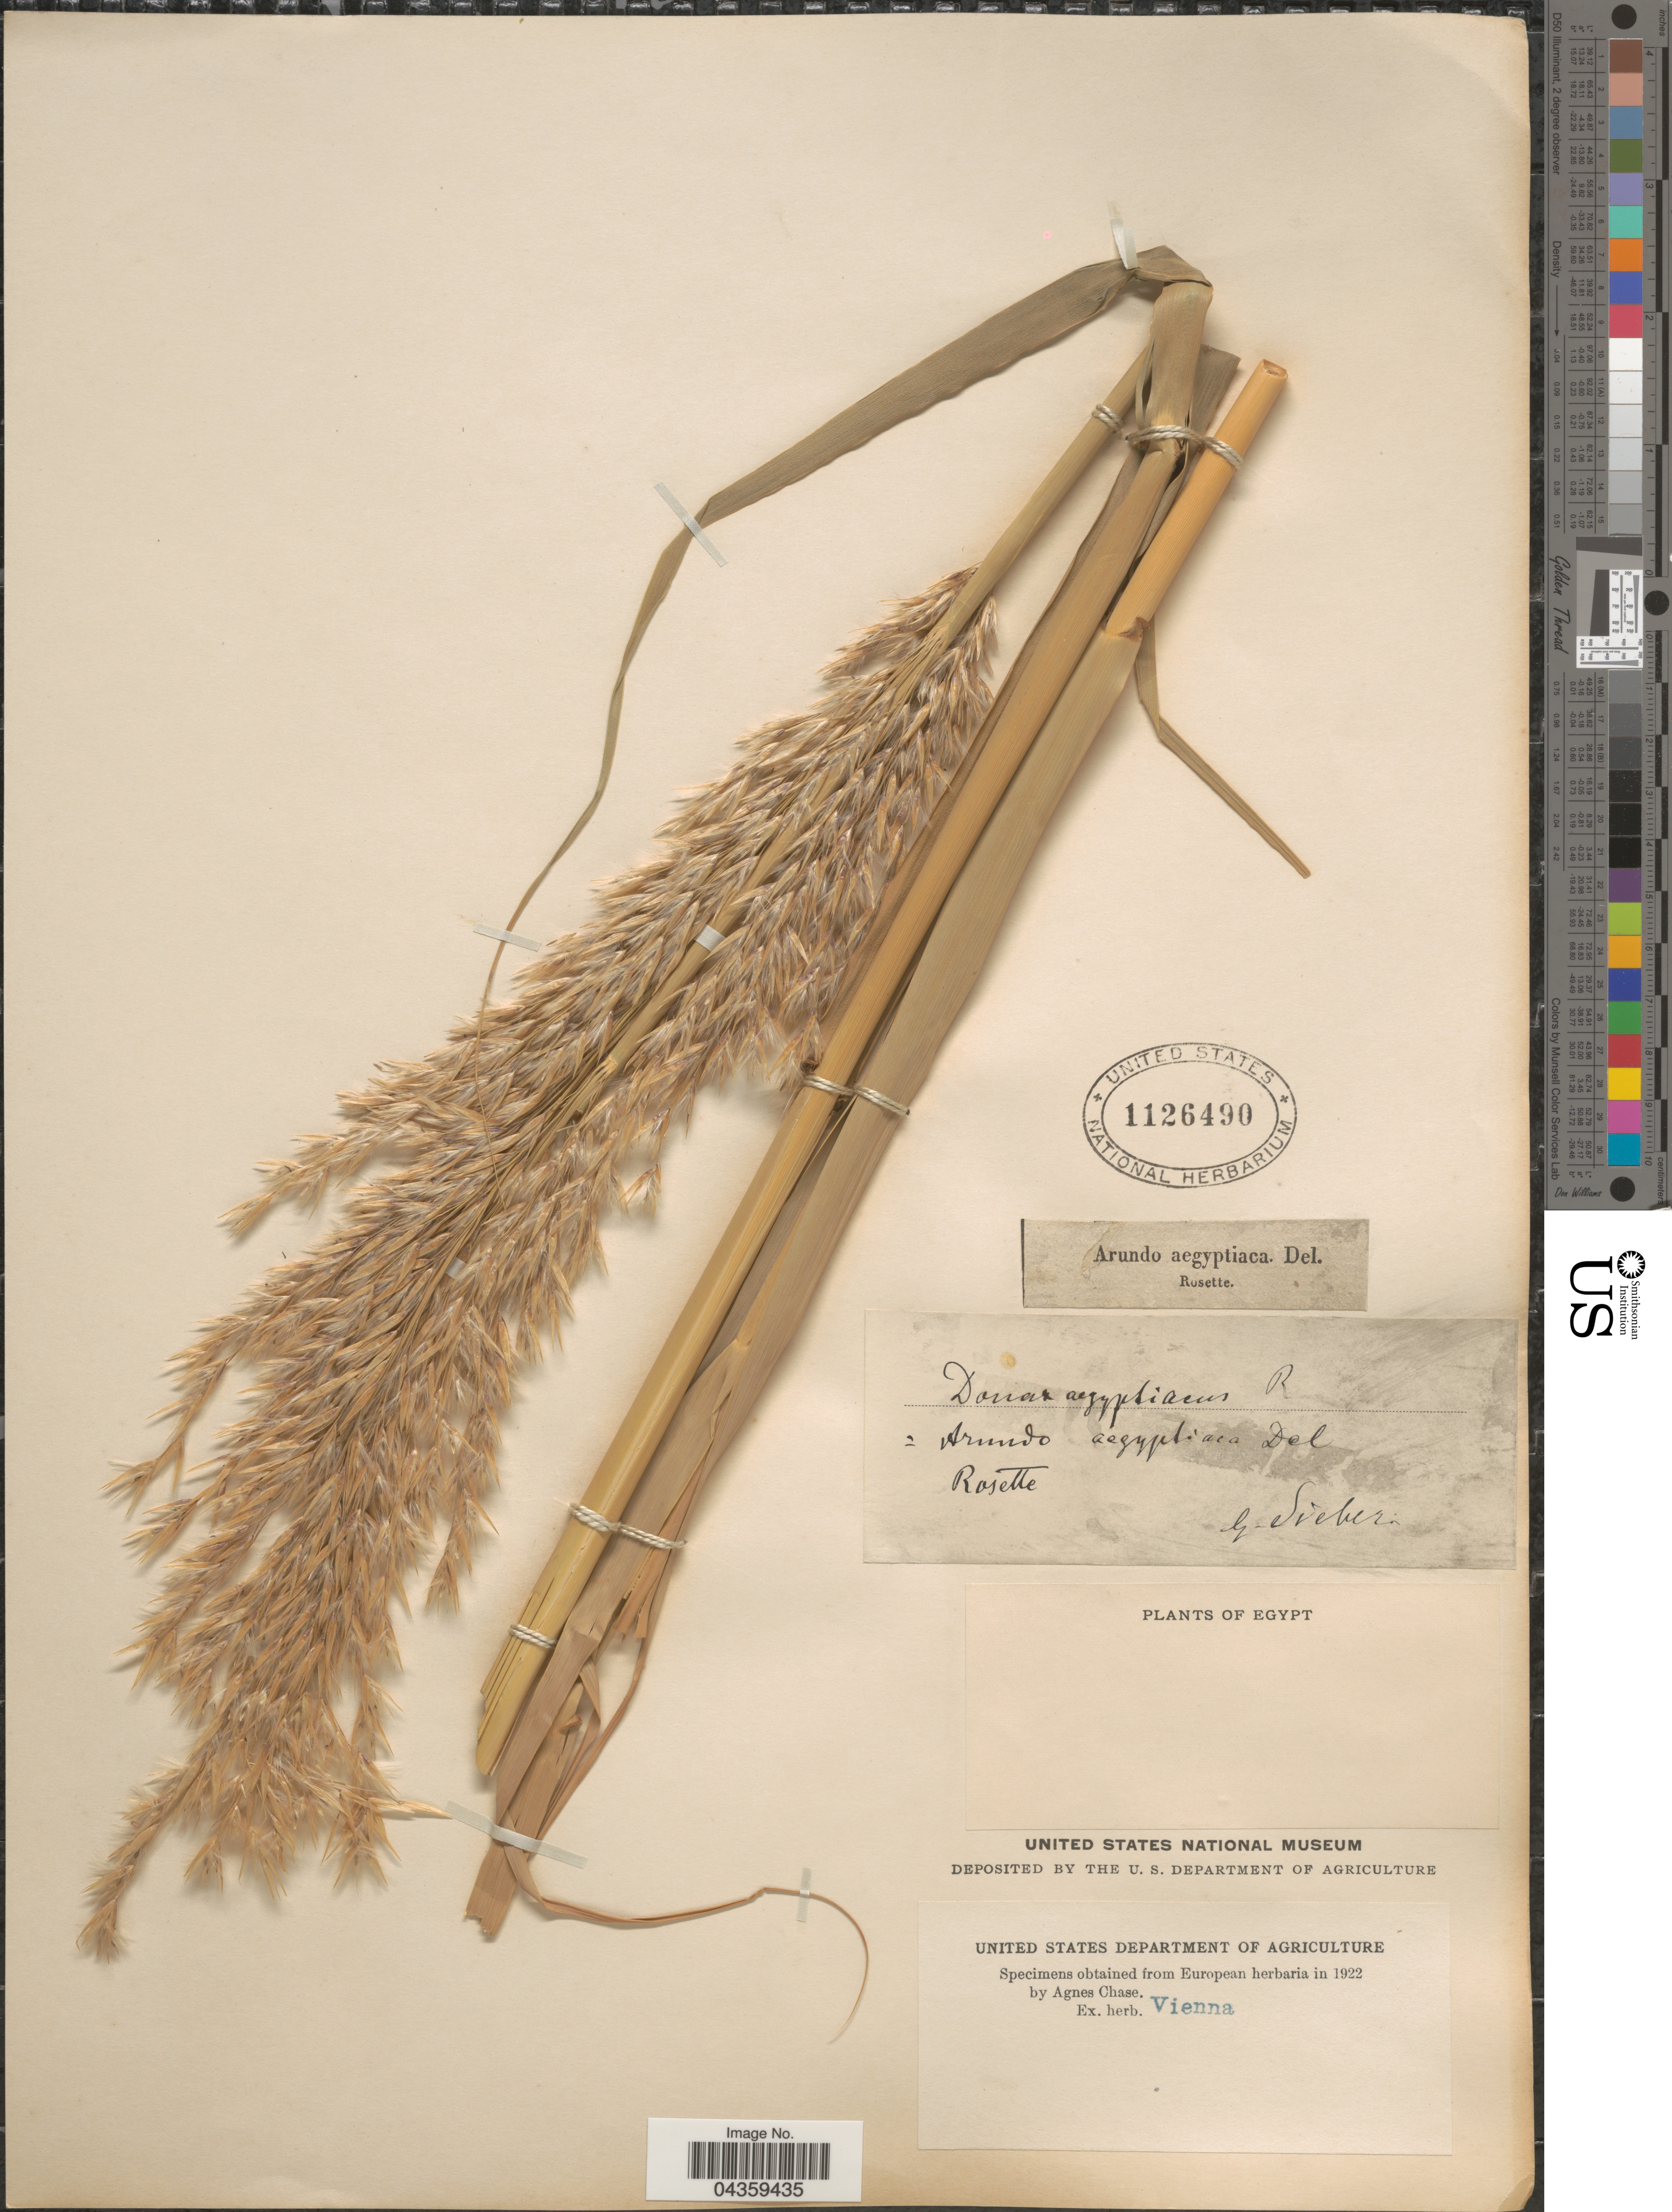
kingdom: Plantae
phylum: Tracheophyta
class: Liliopsida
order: Poales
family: Poaceae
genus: Arundo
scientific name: Arundo donax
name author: L.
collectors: -- Sieber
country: Egypt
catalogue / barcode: US 1126490